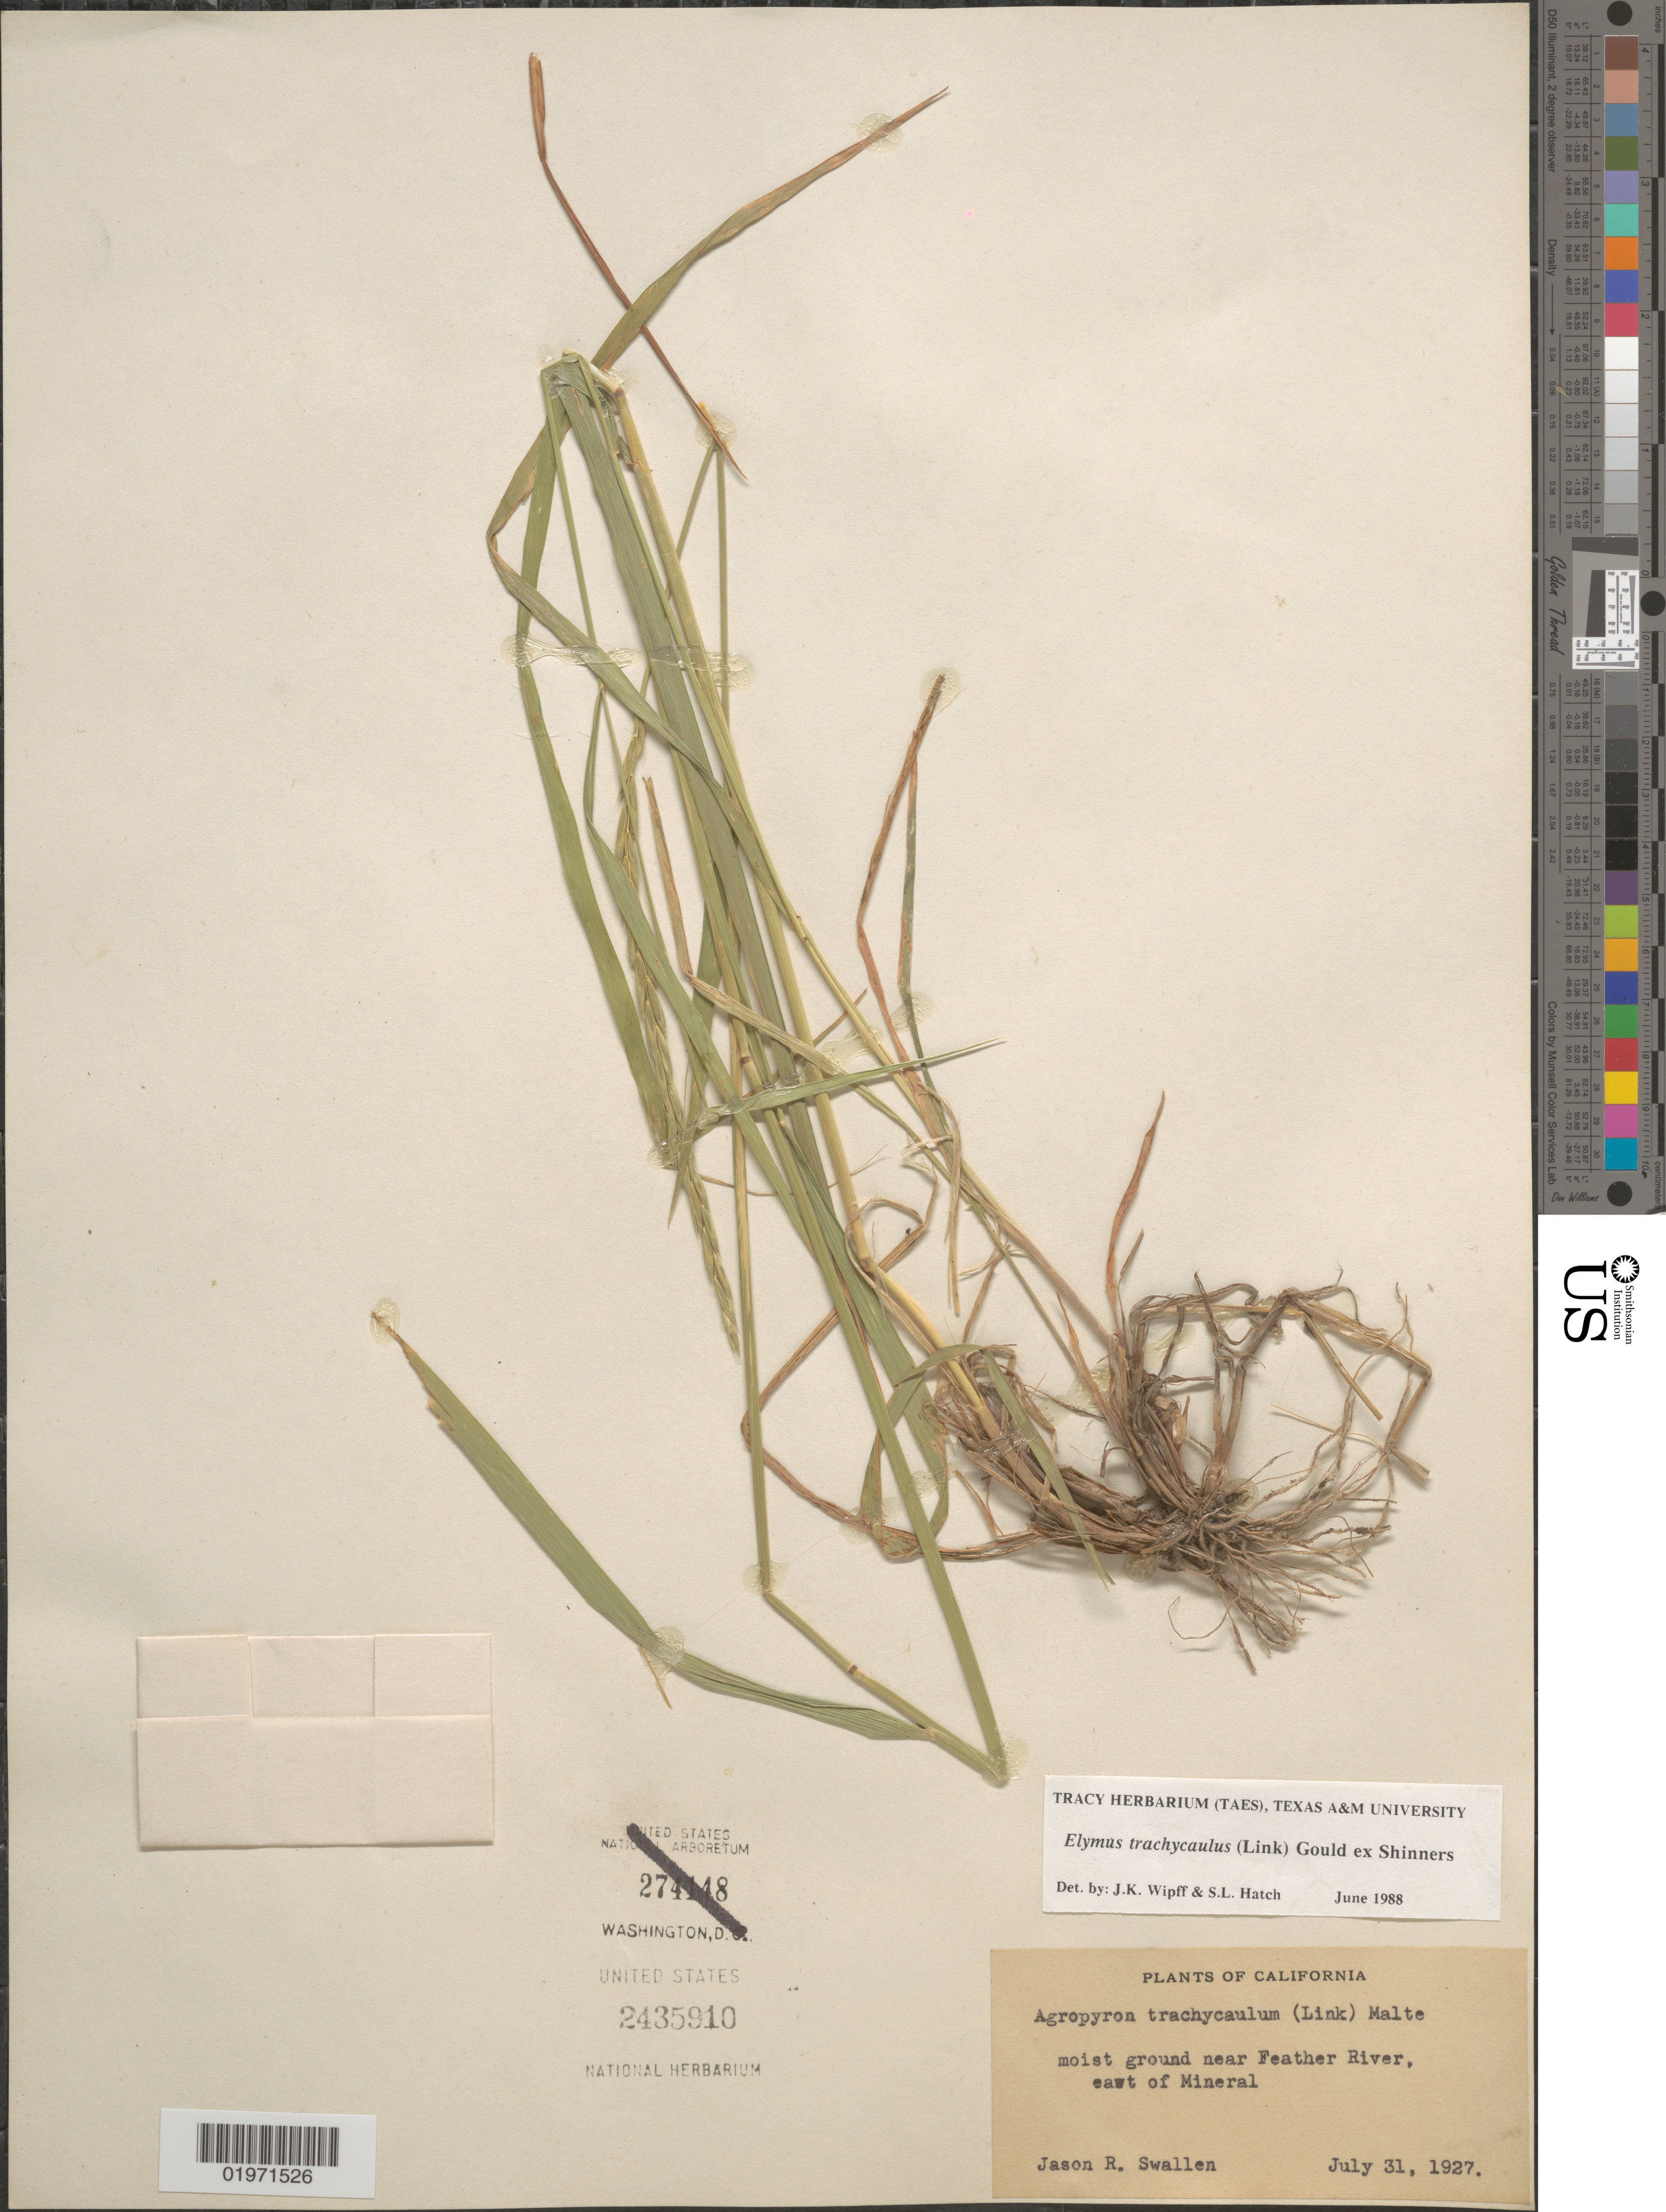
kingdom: Plantae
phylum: Tracheophyta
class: Liliopsida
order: Poales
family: Poaceae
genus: Elymus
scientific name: Elymus trachycaulus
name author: (Link) Gould ex Shinners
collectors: J. R. Swallen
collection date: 1927-07-31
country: United States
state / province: California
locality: Moist ground near Feather River, east of Mineral.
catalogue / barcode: US 2435910